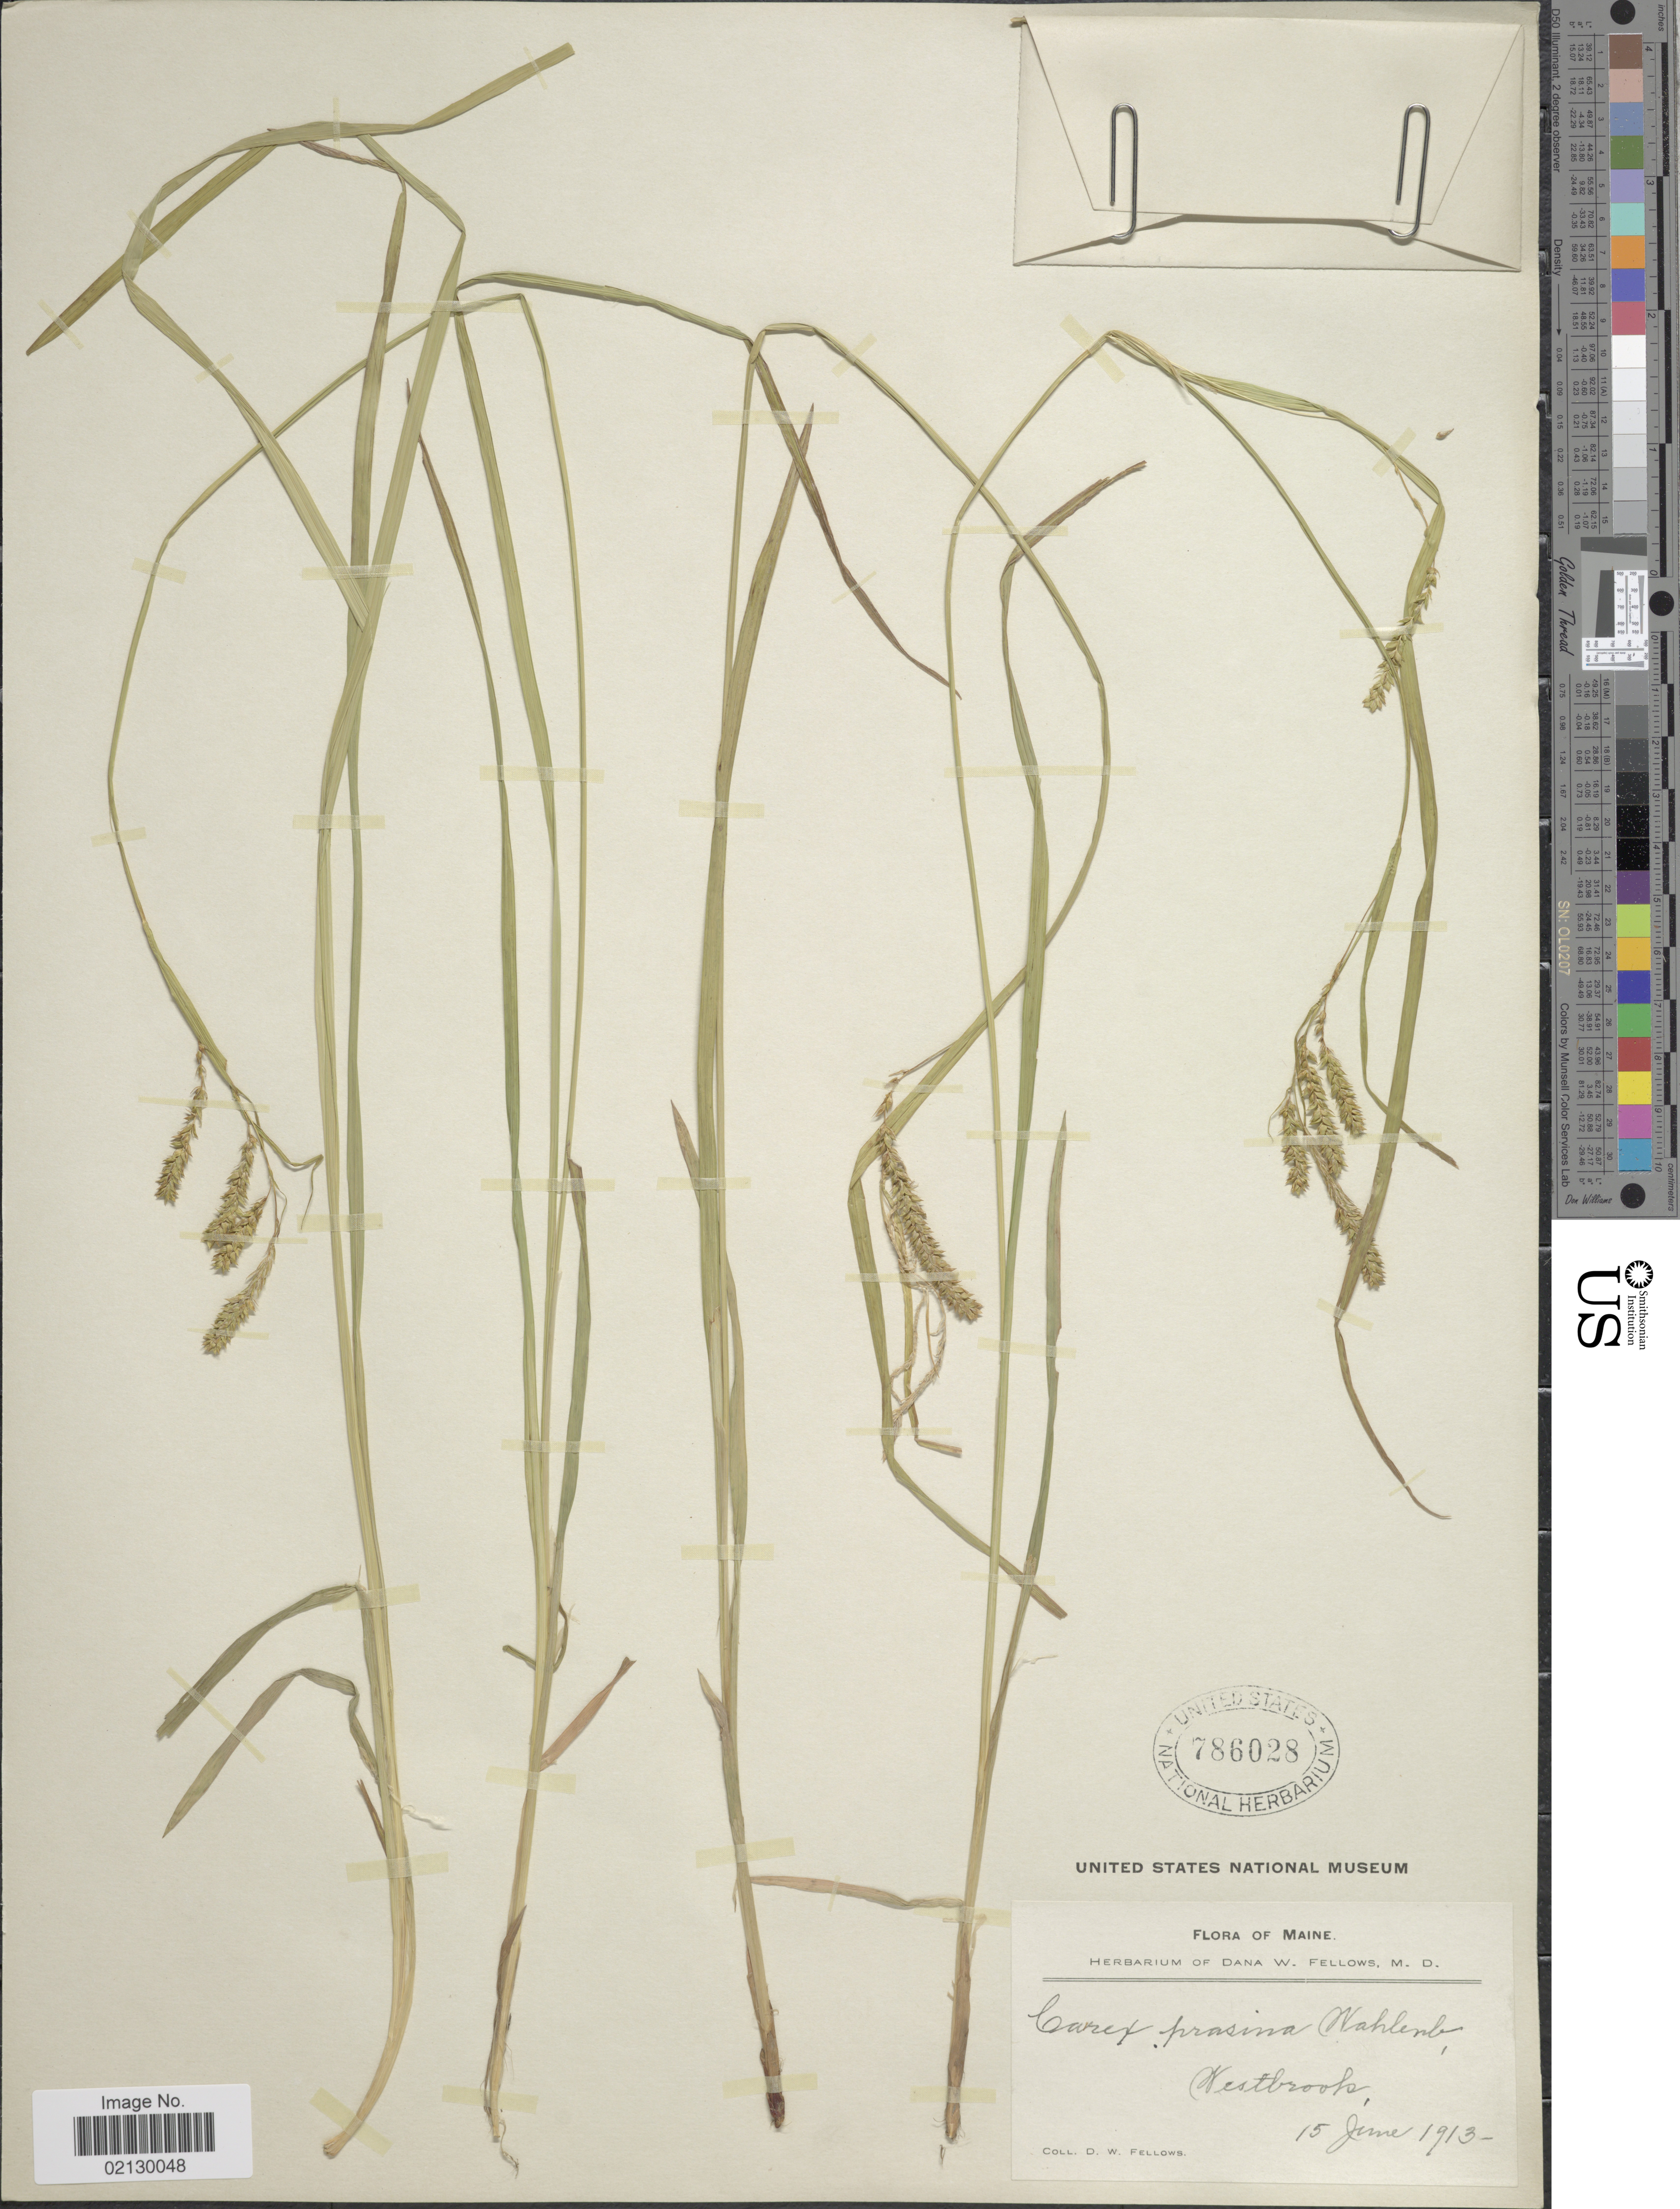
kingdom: Plantae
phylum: Tracheophyta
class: Liliopsida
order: Poales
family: Cyperaceae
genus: Carex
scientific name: Carex prasina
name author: Wahlenb.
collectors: D. W. Fellows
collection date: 1913-06-15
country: United States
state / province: Maine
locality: Westbrooks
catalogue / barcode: US 786028